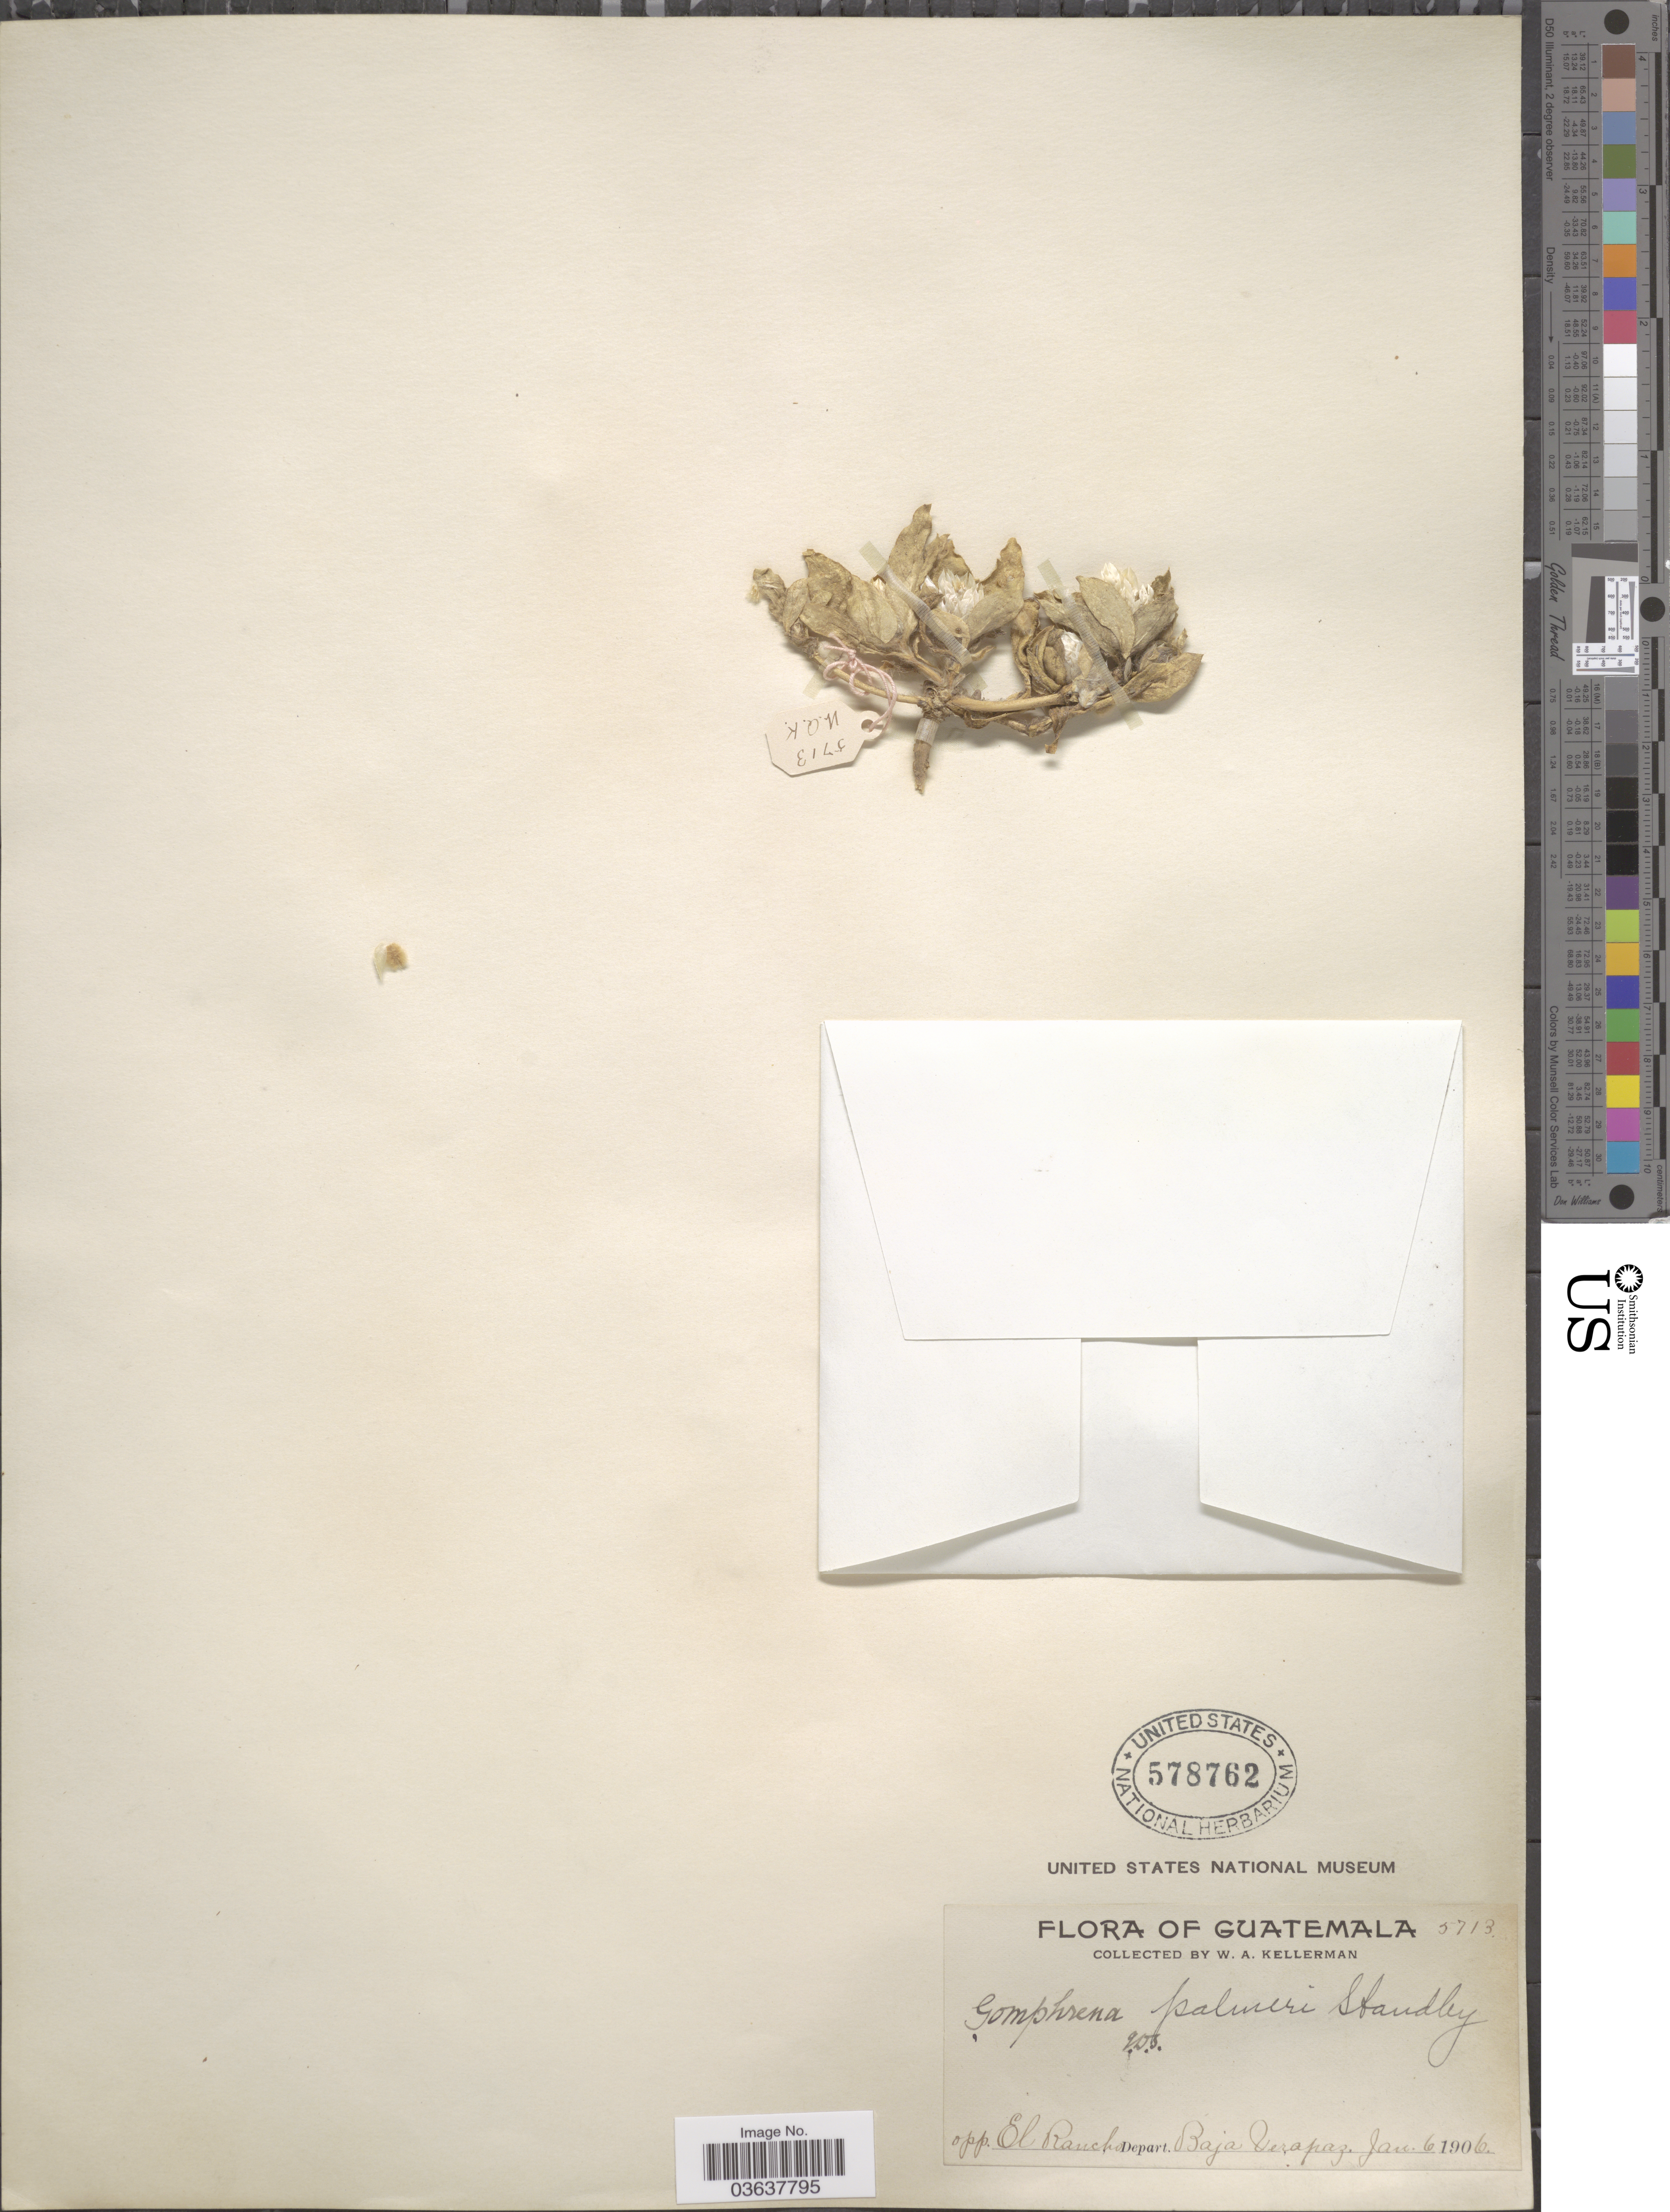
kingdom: Plantae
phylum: Tracheophyta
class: Magnoliopsida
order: Caryophyllales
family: Amaranthaceae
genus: Gomphrena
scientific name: Gomphrena palmeri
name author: Standl.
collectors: W. Kellerman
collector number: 5713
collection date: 1906-01-06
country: Guatemala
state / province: Baja Verapaz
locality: Opp. El Rancho. Depart. Baja Verapaz.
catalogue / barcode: US 578762